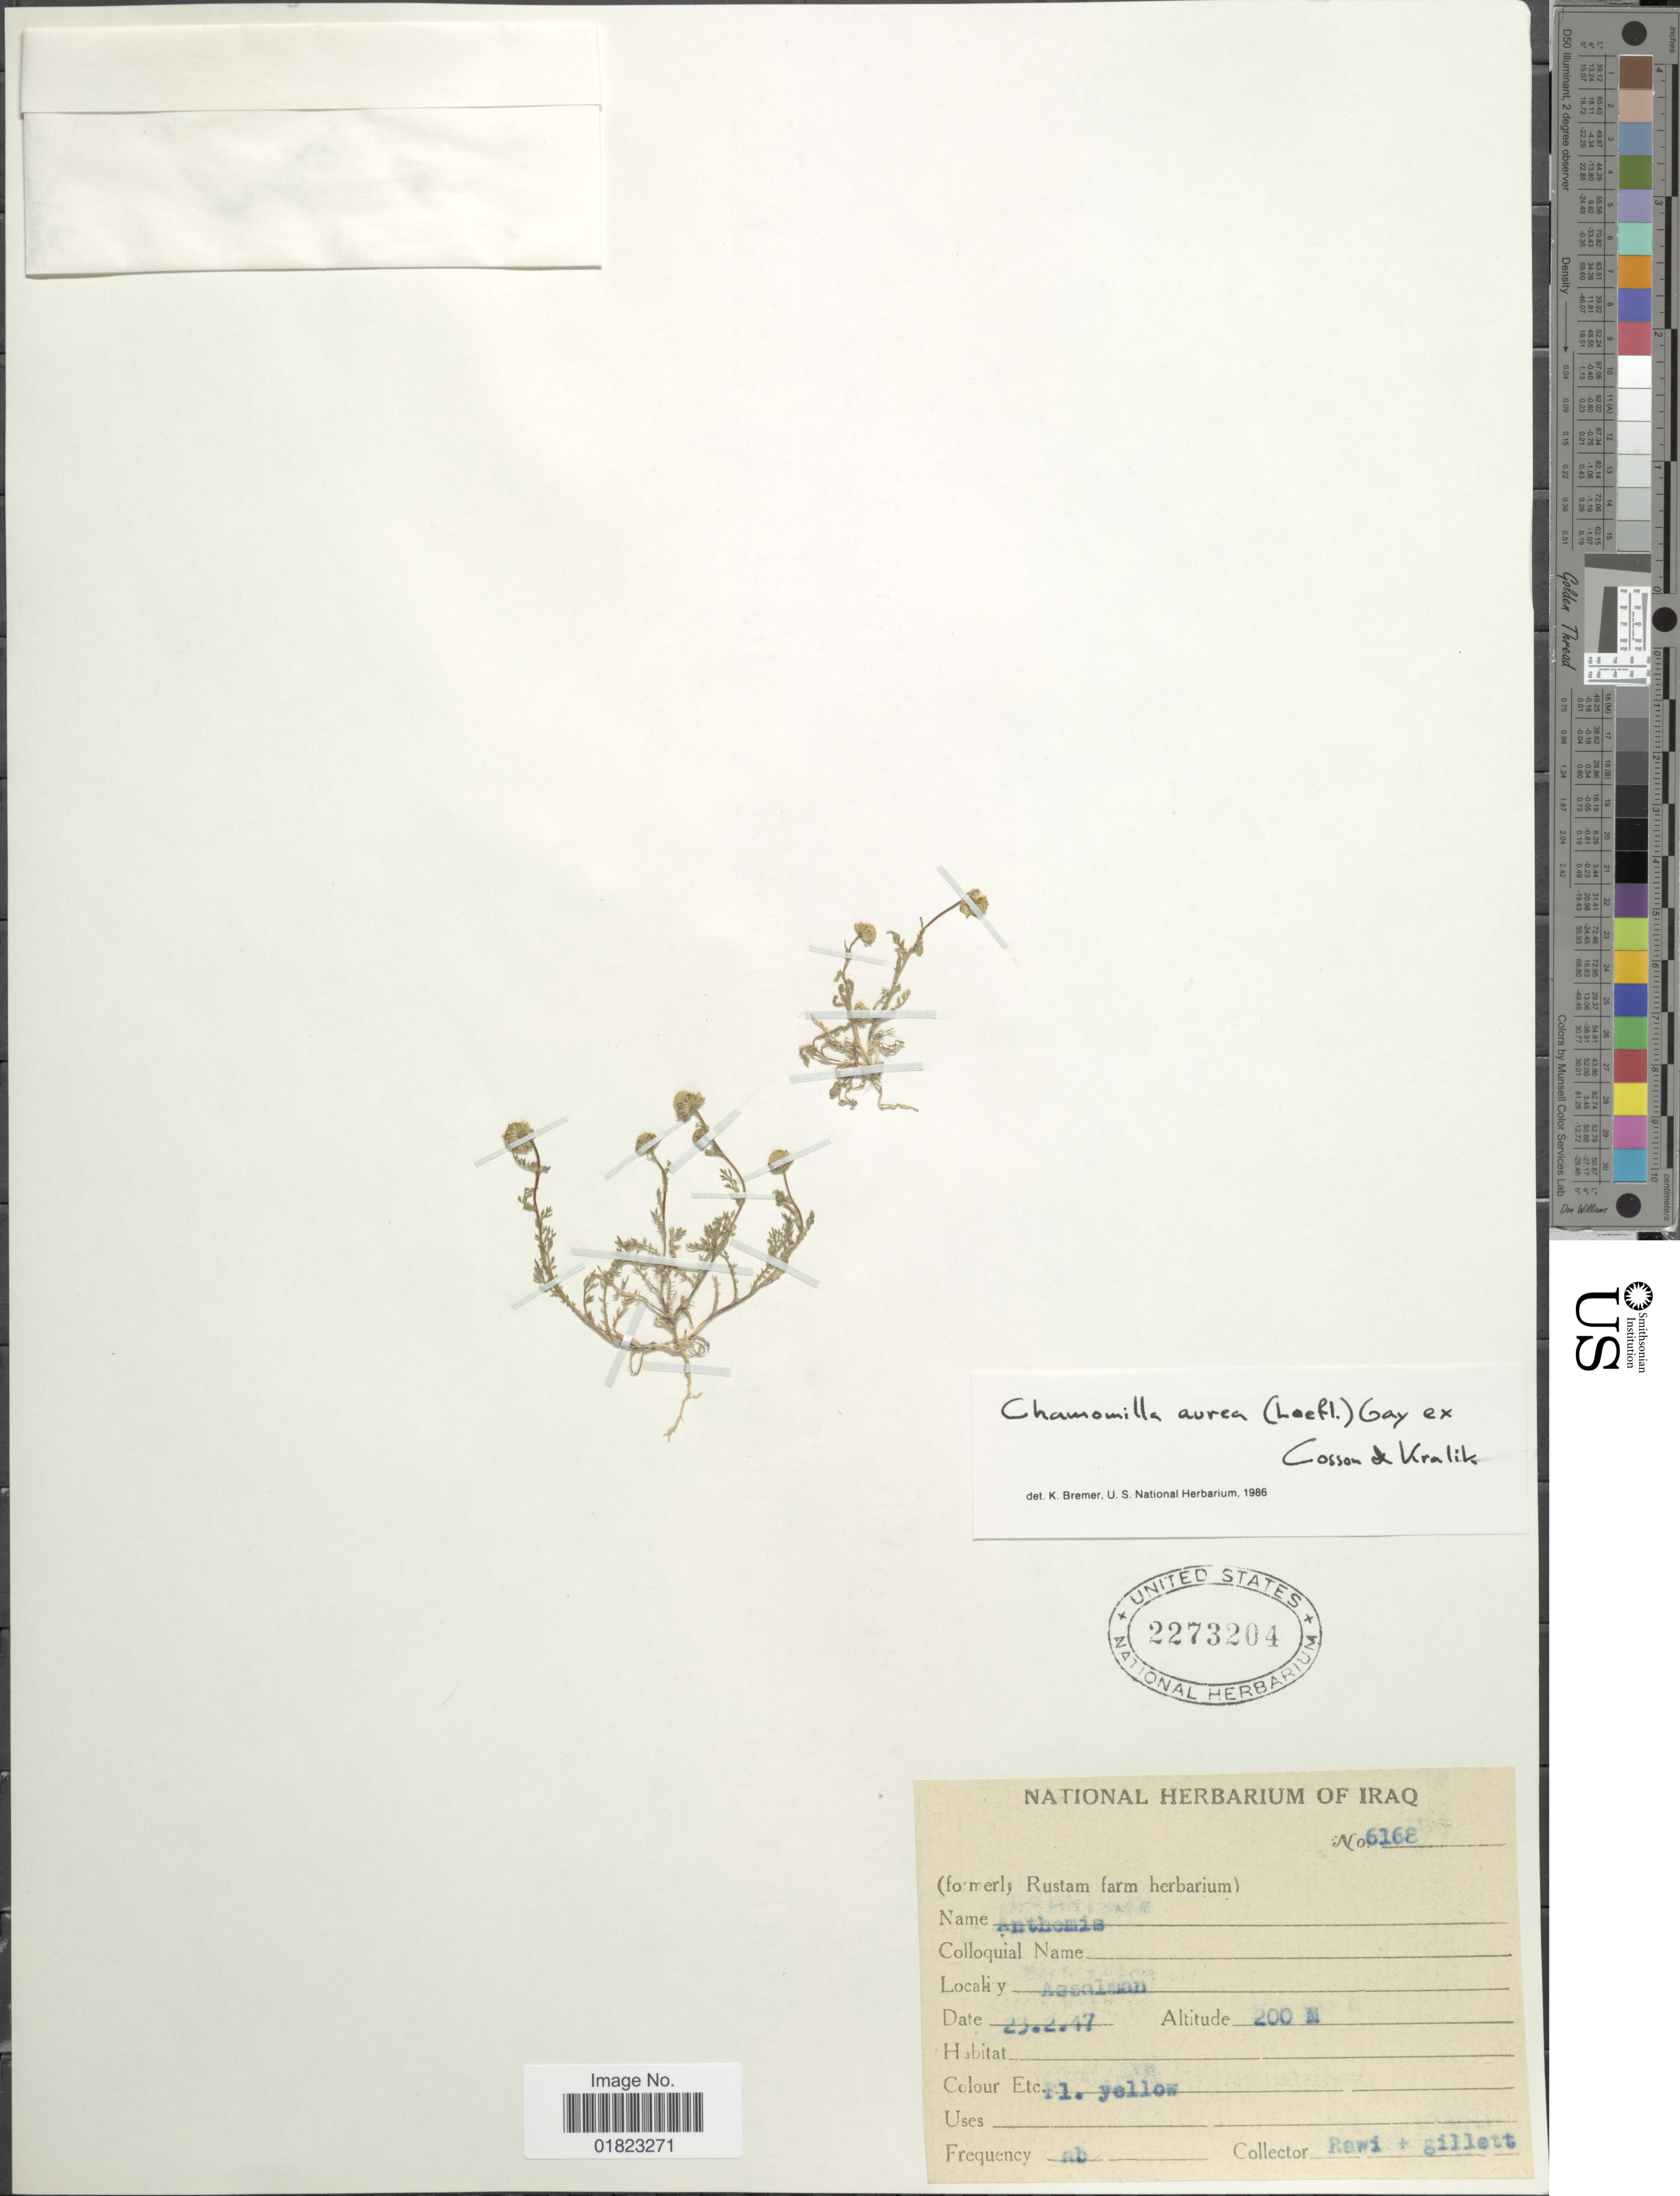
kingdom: Plantae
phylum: Tracheophyta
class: Magnoliopsida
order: Asterales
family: Asteraceae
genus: Matricaria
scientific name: Matricaria aurea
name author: (Loefl.) Sch. Bip.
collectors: -. Rawi & Gillett, --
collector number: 6168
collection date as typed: Transcribed d/m/y: 23/2/47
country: Iraq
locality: Acoalman [interpreted].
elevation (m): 200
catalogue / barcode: US 2273204